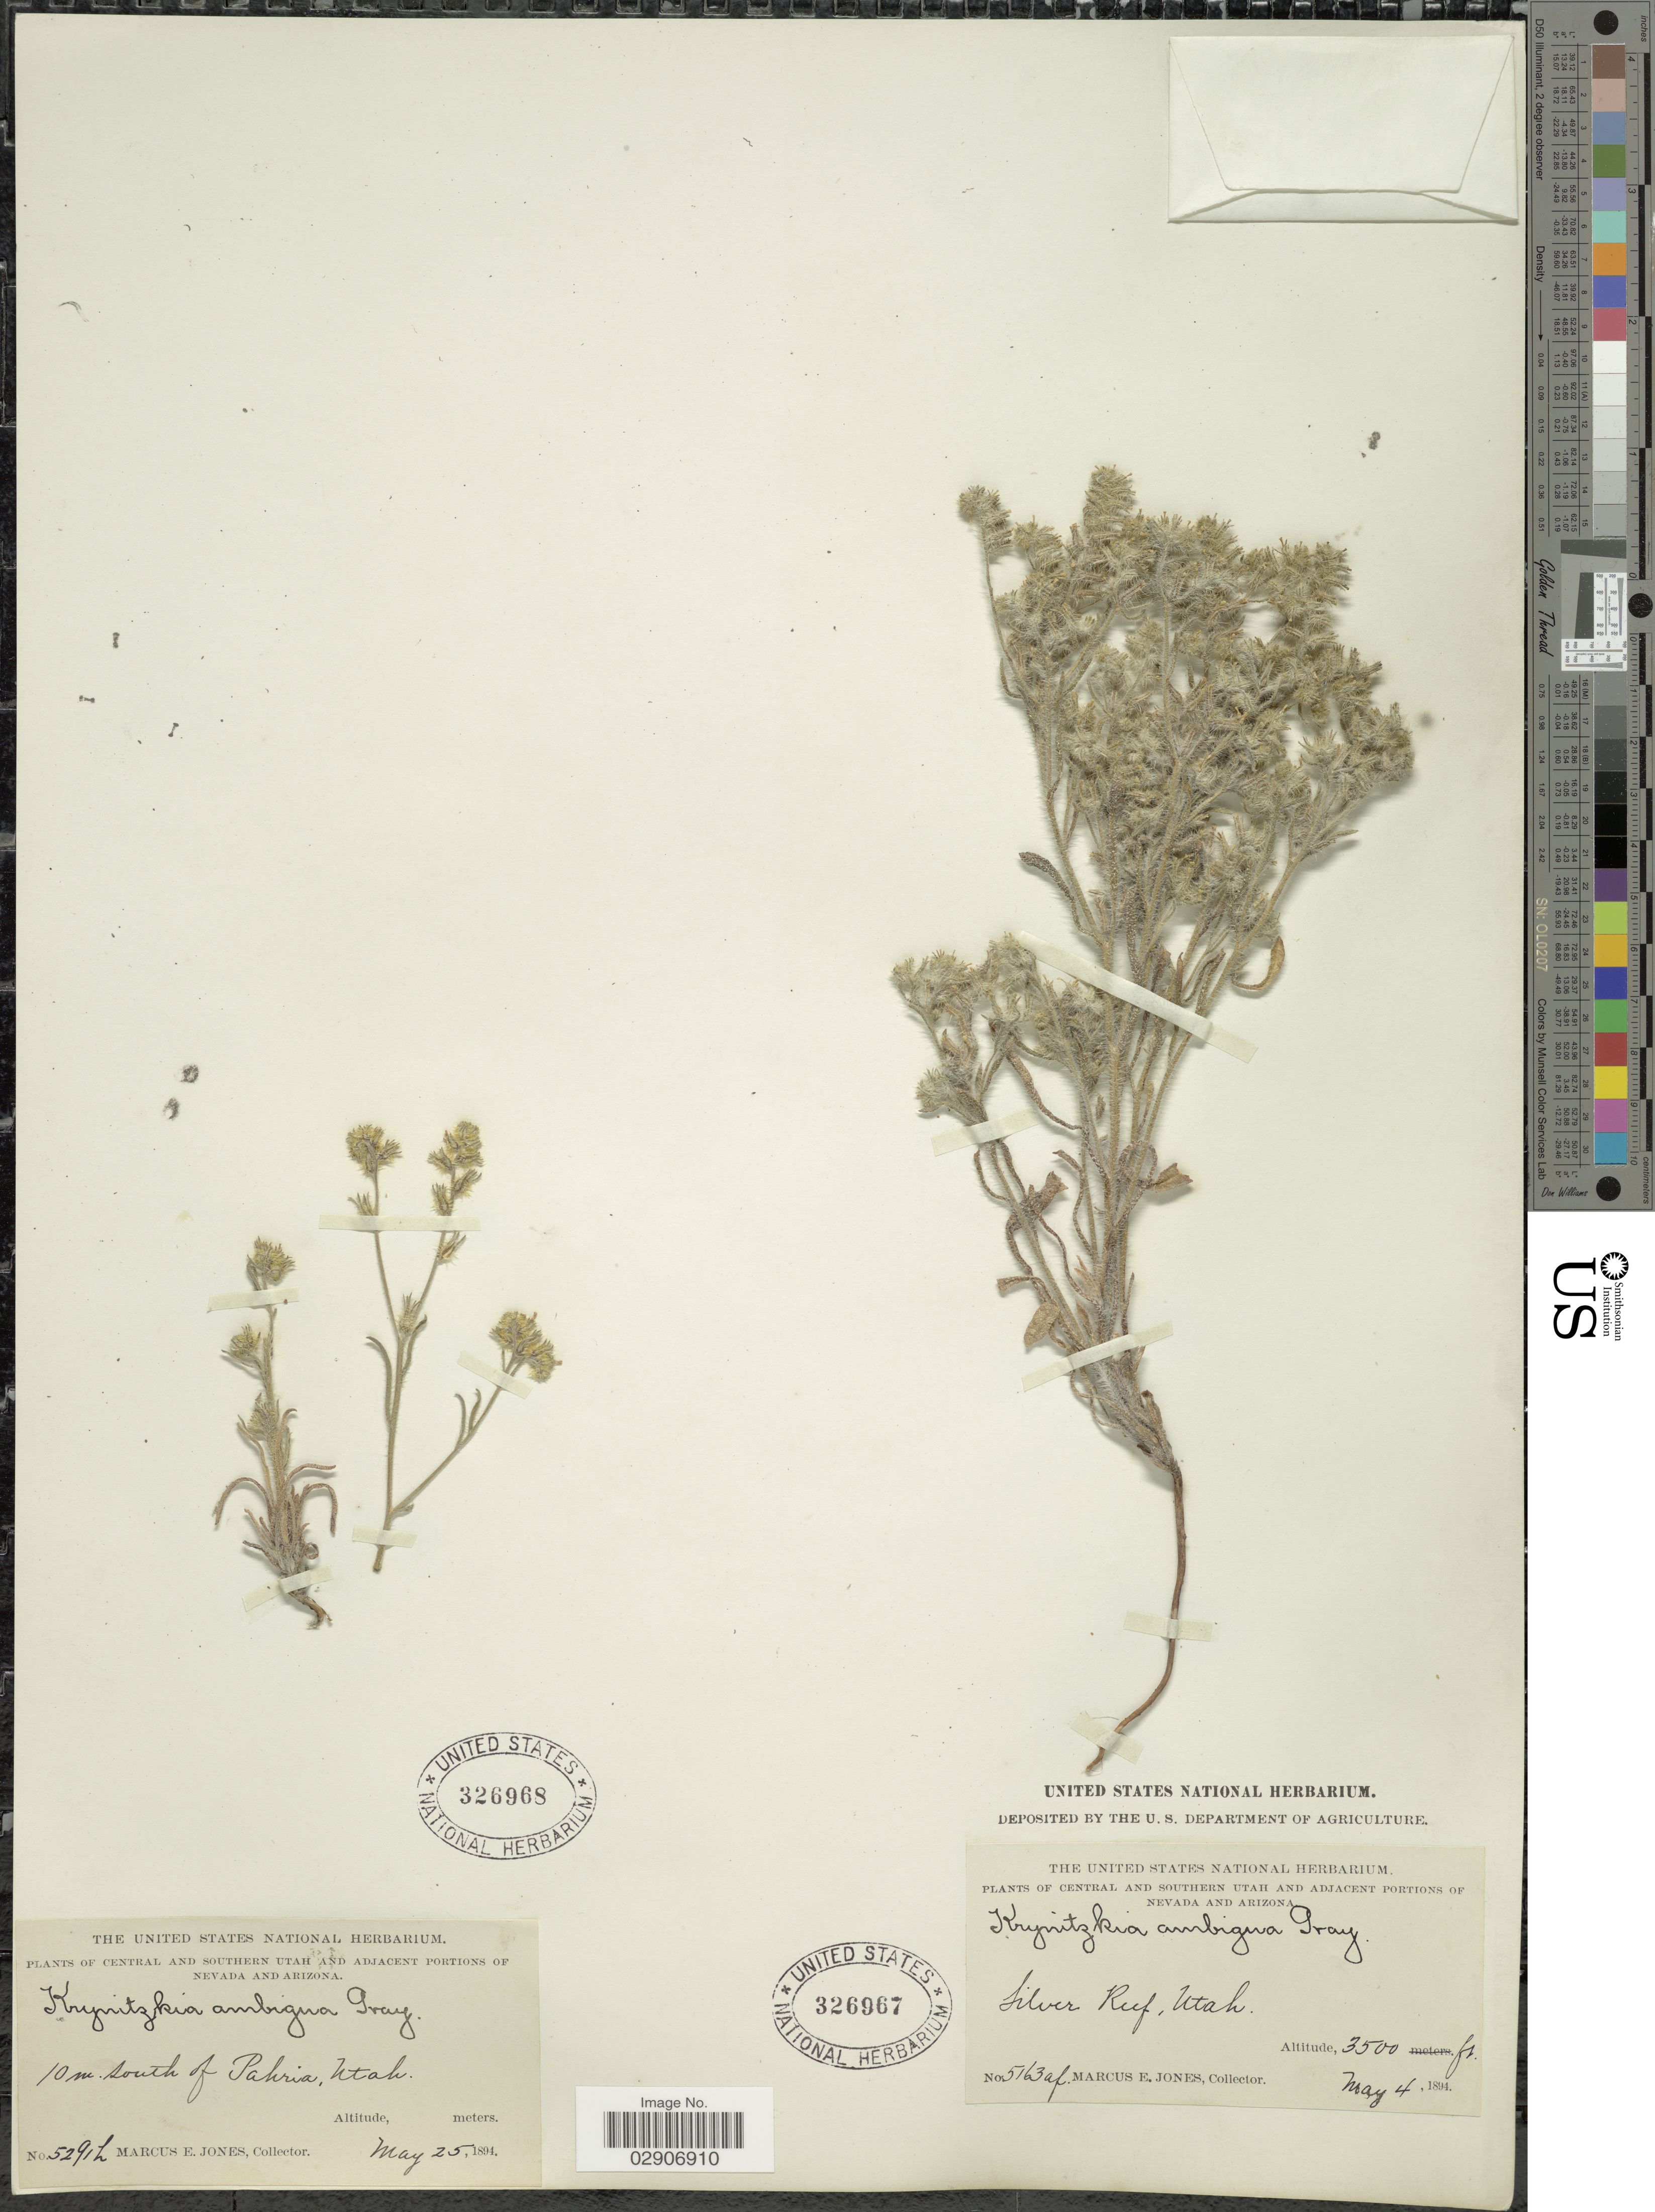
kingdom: Plantae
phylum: Tracheophyta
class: Magnoliopsida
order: Boraginales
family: Boraginaceae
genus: Cryptantha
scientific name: Cryptantha barbigera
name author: (A. Gray) Greene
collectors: M. E. Jones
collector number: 5163af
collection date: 1894-05-04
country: United States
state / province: Utah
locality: Central and Southern Utah. Silver Reef.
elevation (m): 1067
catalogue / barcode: US 326967